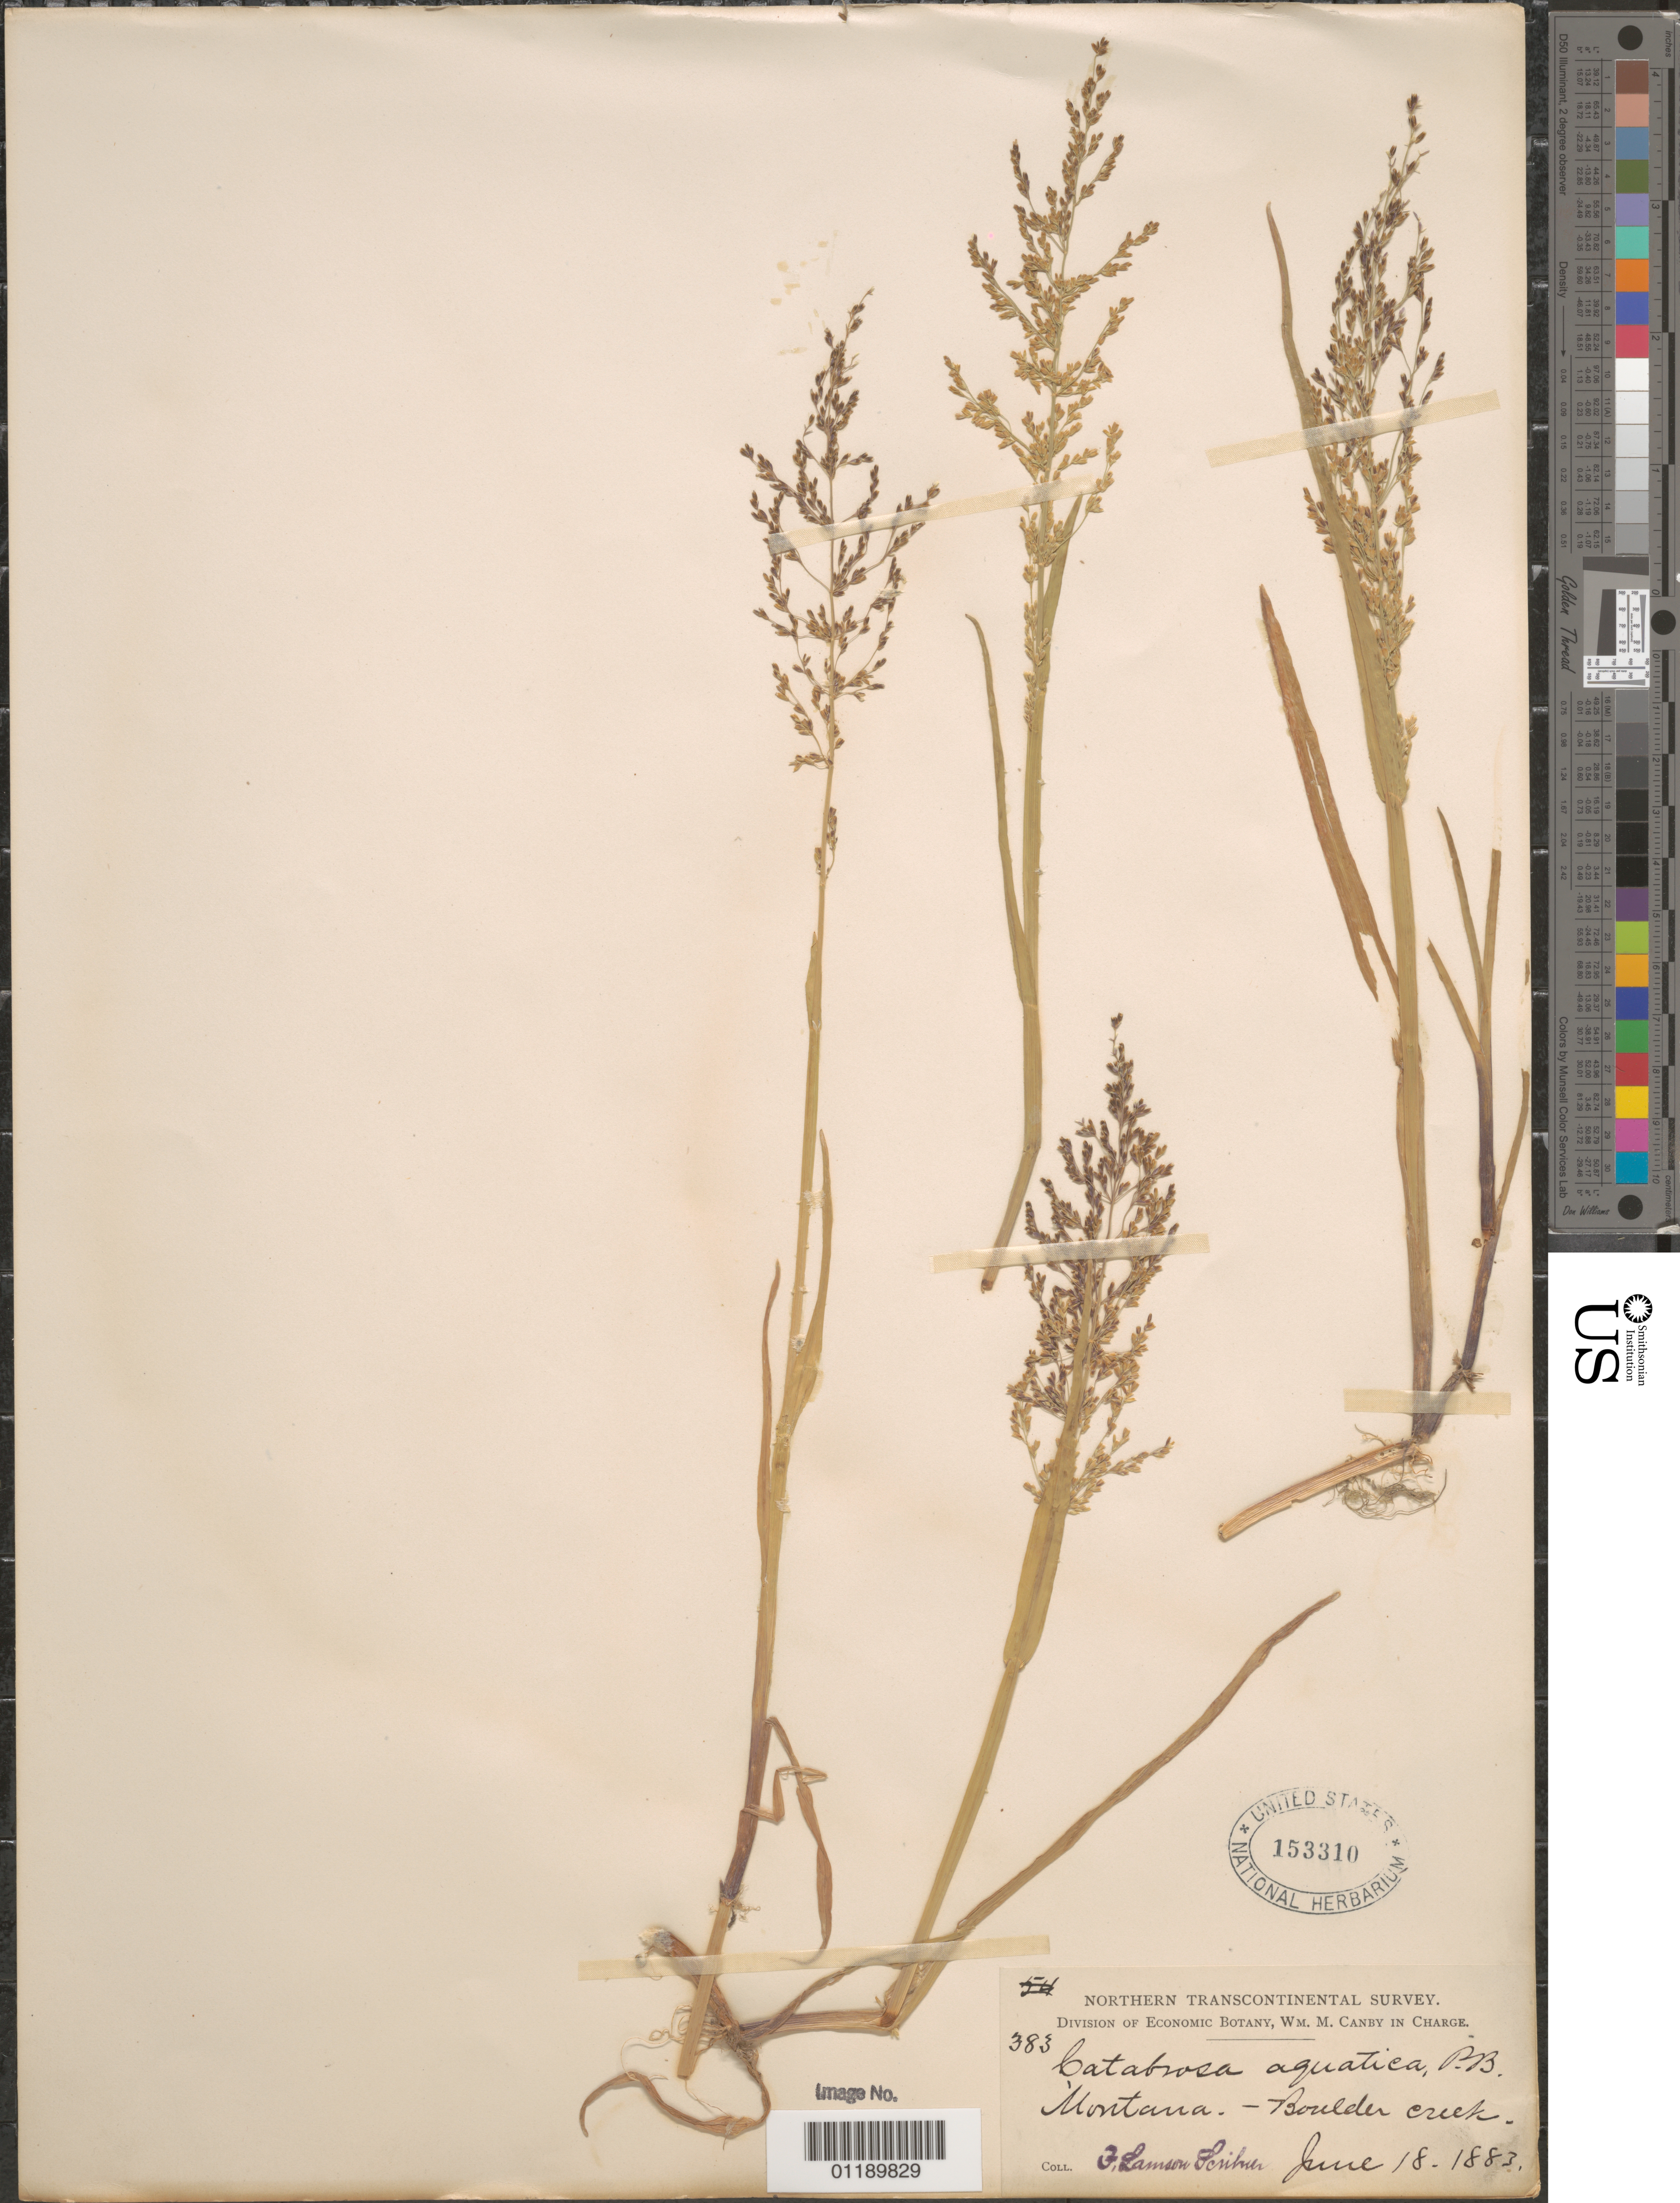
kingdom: Plantae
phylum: Tracheophyta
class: Liliopsida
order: Poales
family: Poaceae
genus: Catabrosa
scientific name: Catabrosa aquatica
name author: (L.) P. Beauv.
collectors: F. L. Scribner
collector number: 383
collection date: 1883-06-18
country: United States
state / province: Montana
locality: Boulder Creek.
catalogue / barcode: US 153310